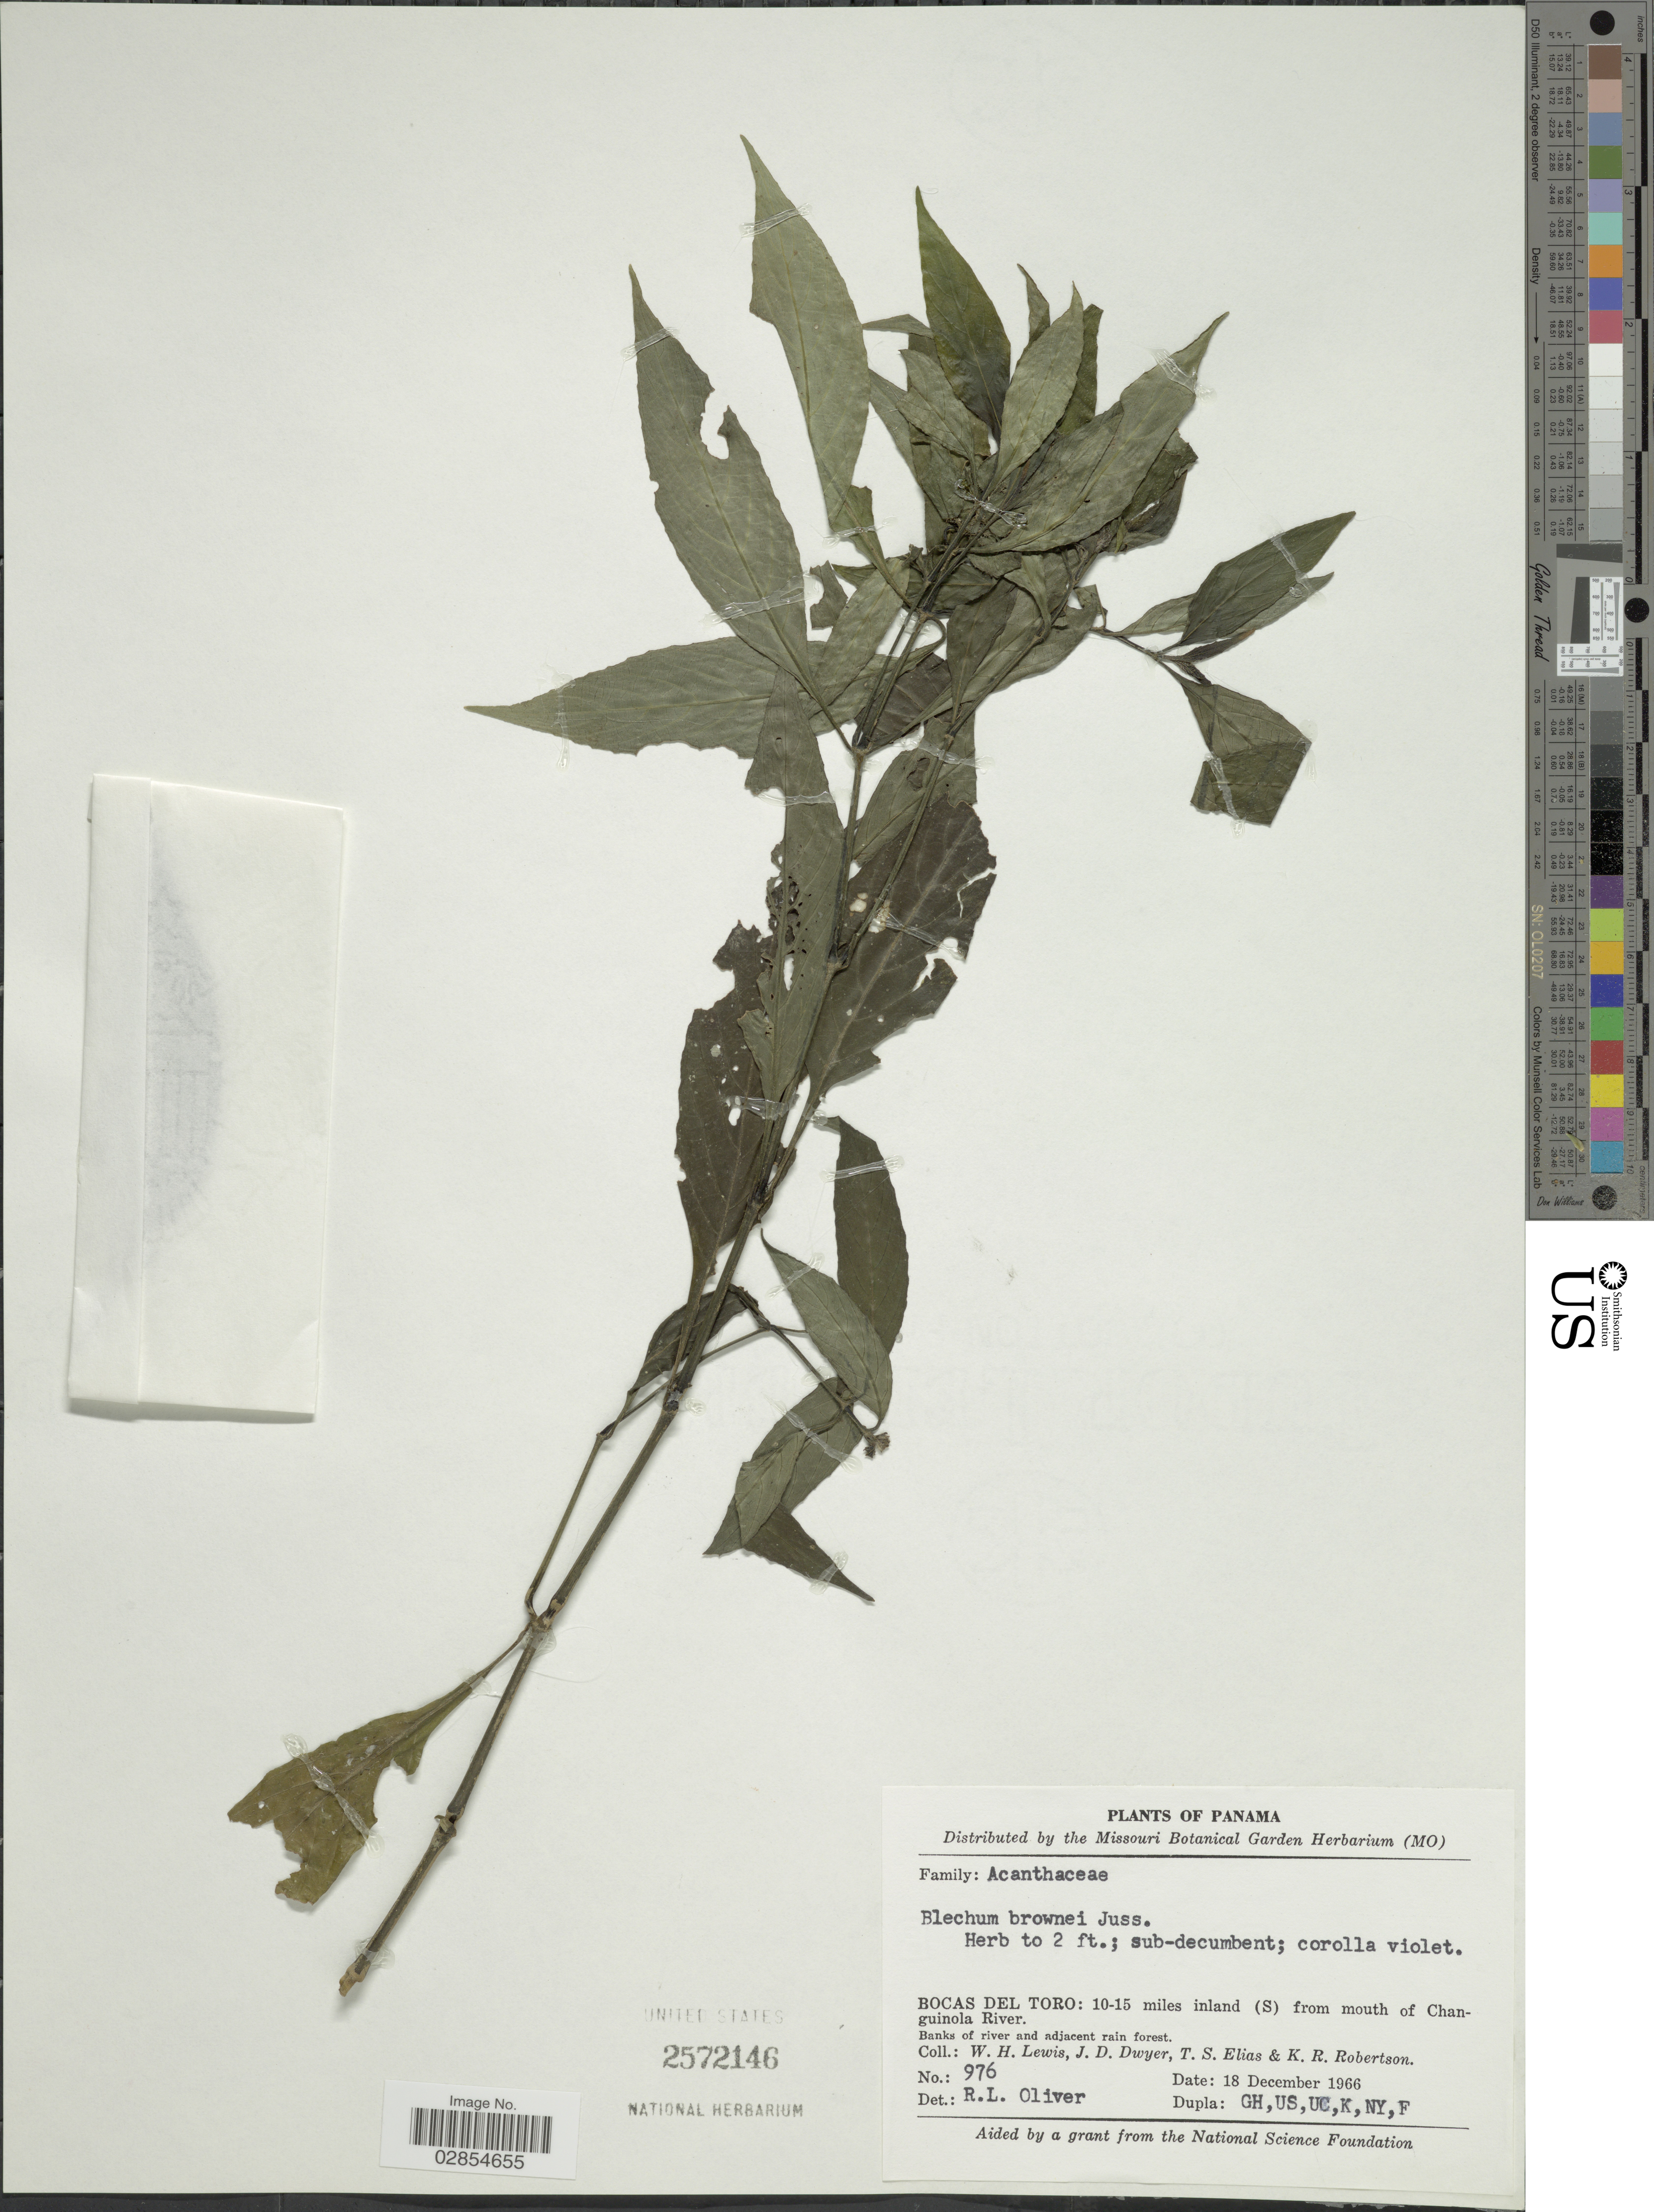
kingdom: Plantae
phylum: Tracheophyta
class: Magnoliopsida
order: Lamiales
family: Acanthaceae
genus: Blechum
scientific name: Blechum pyramidatum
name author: (Lam.) Urb.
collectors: W. H. Lewis, J. D. Dwyer, T. S. Elias & K. Robertson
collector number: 976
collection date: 1966-12-18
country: Panama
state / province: Bocas del Toro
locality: Bocas del Toro: 10-15 miles inland (S) from mouth of Changuinola River.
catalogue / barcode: US 2572146